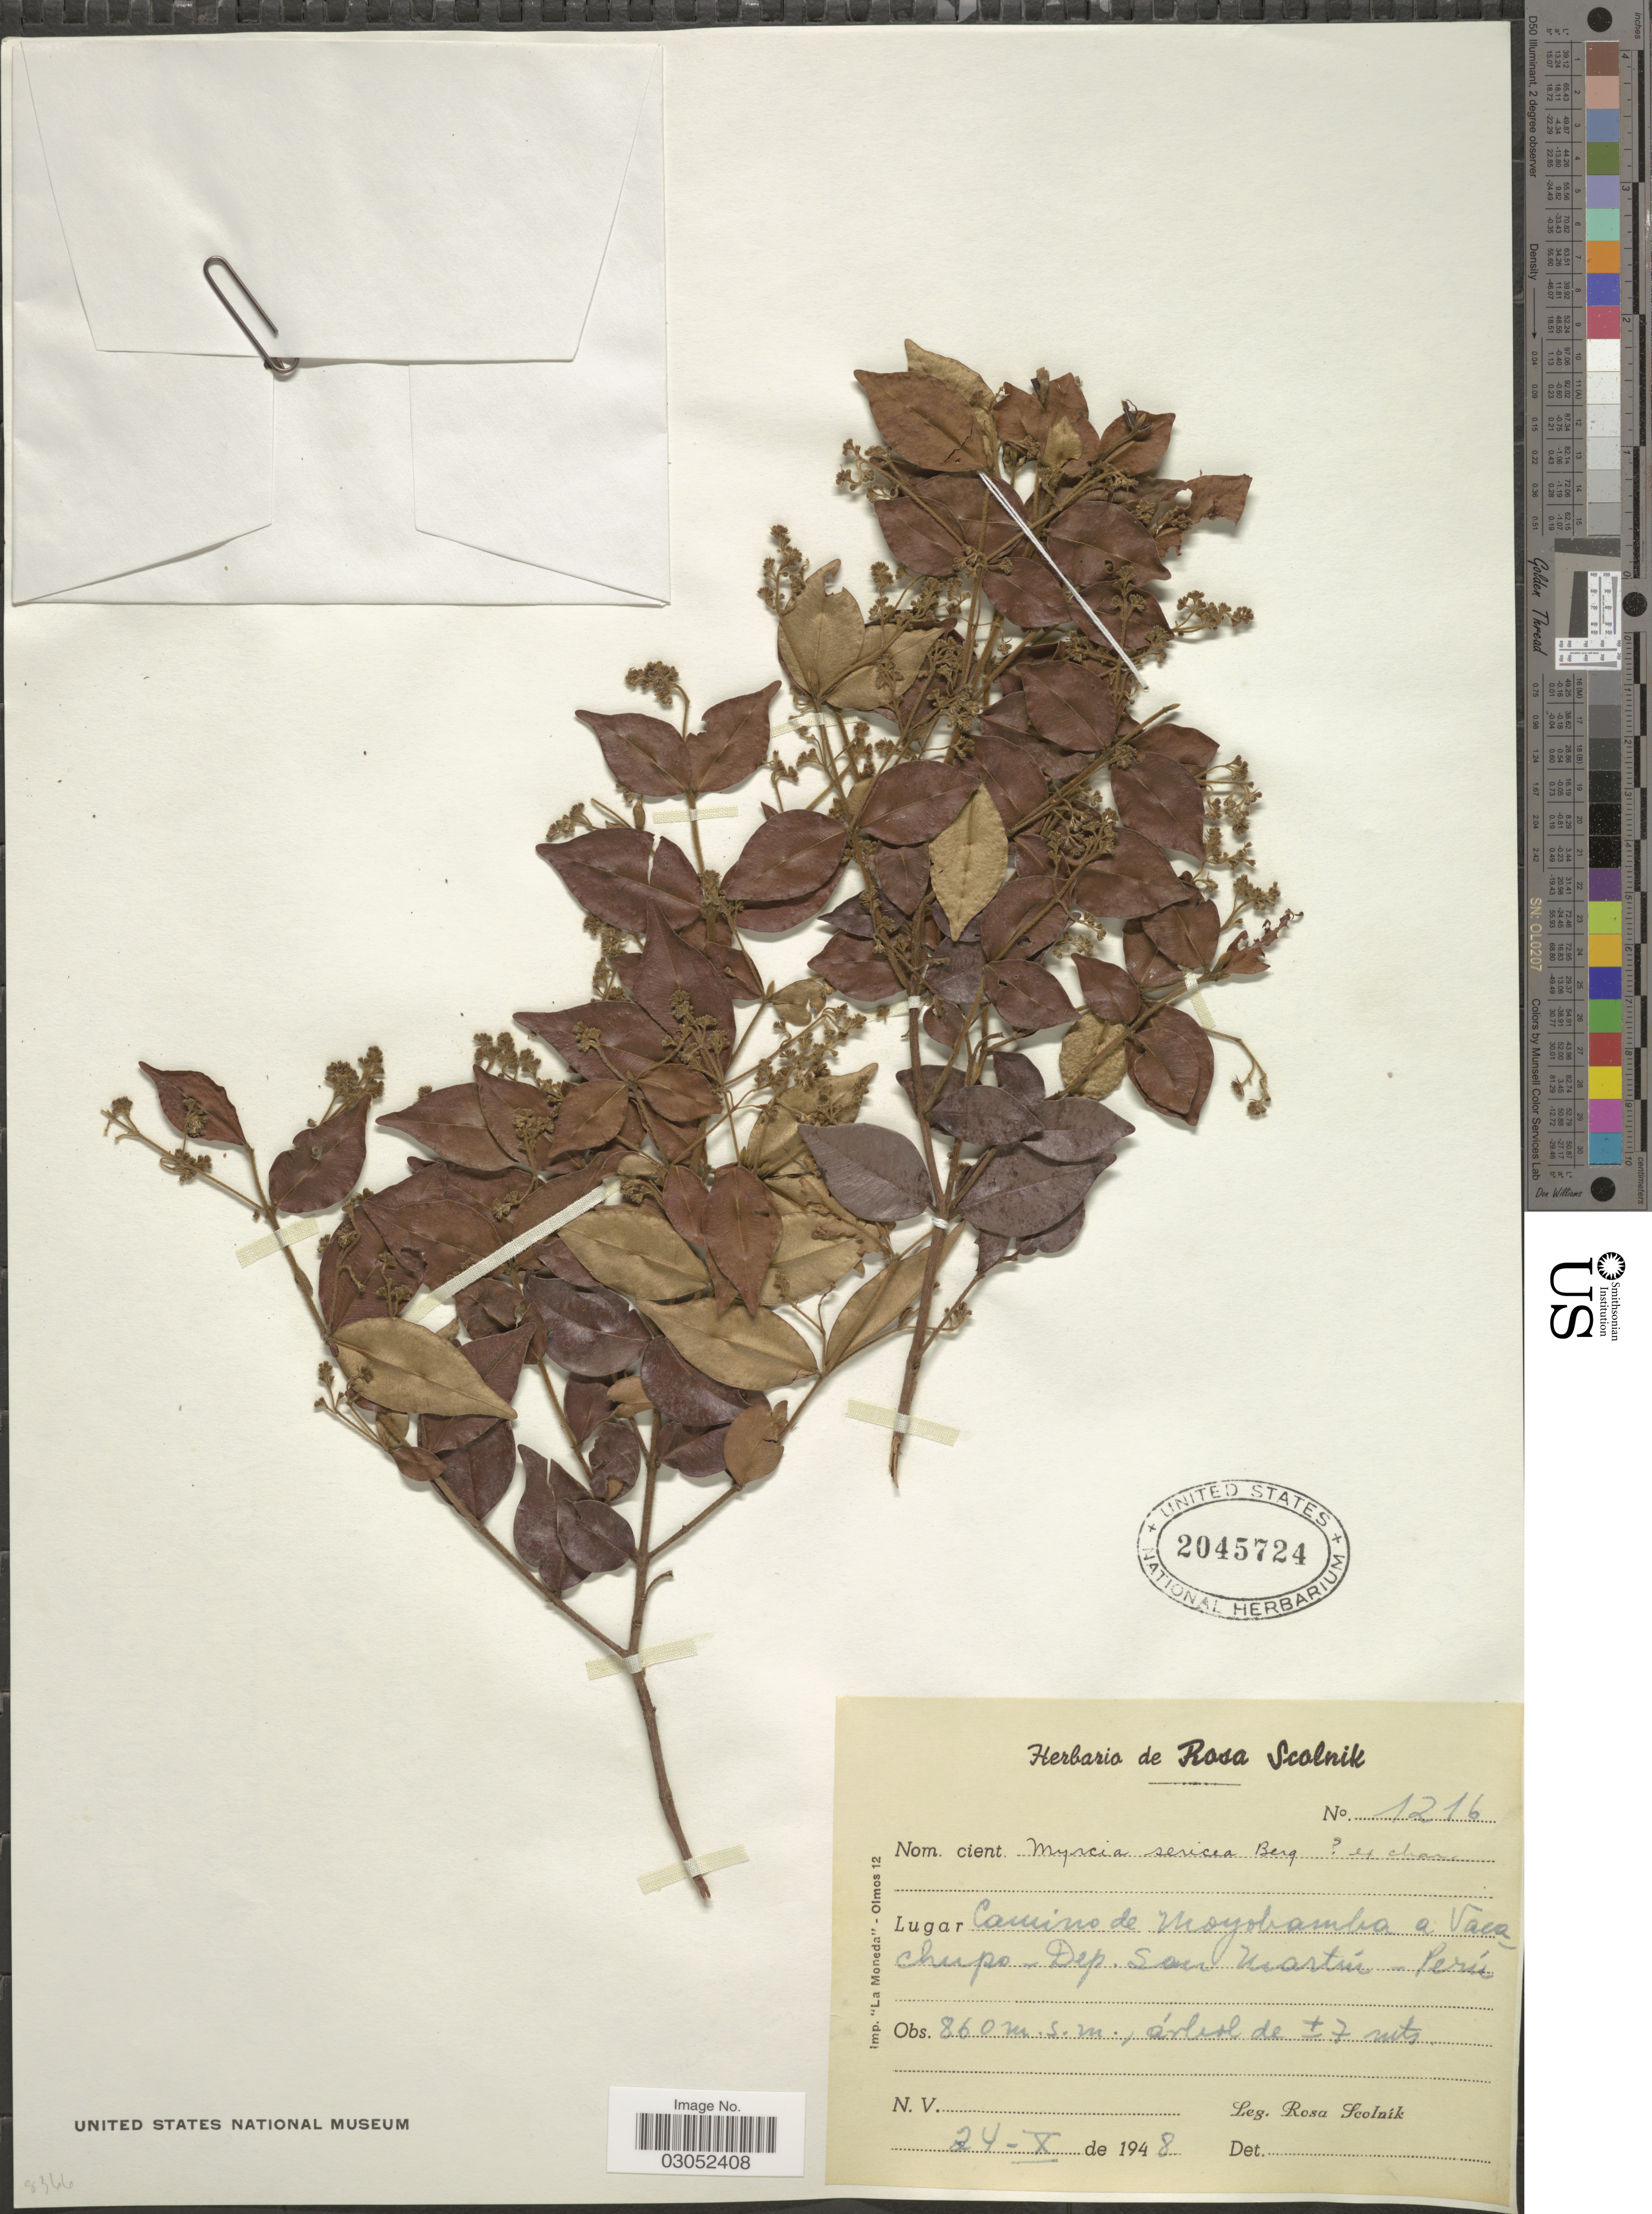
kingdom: Plantae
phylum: Tracheophyta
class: Magnoliopsida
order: Myrtales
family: Myrtaceae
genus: Myrcia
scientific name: Myrcia sericea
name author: G. Don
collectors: R. Scolnik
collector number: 1216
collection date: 1948-10-24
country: Peru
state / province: San Martín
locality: Camino de Moyobamba a Vacachupo - Dep. San Martín.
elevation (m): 860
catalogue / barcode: US 2045724